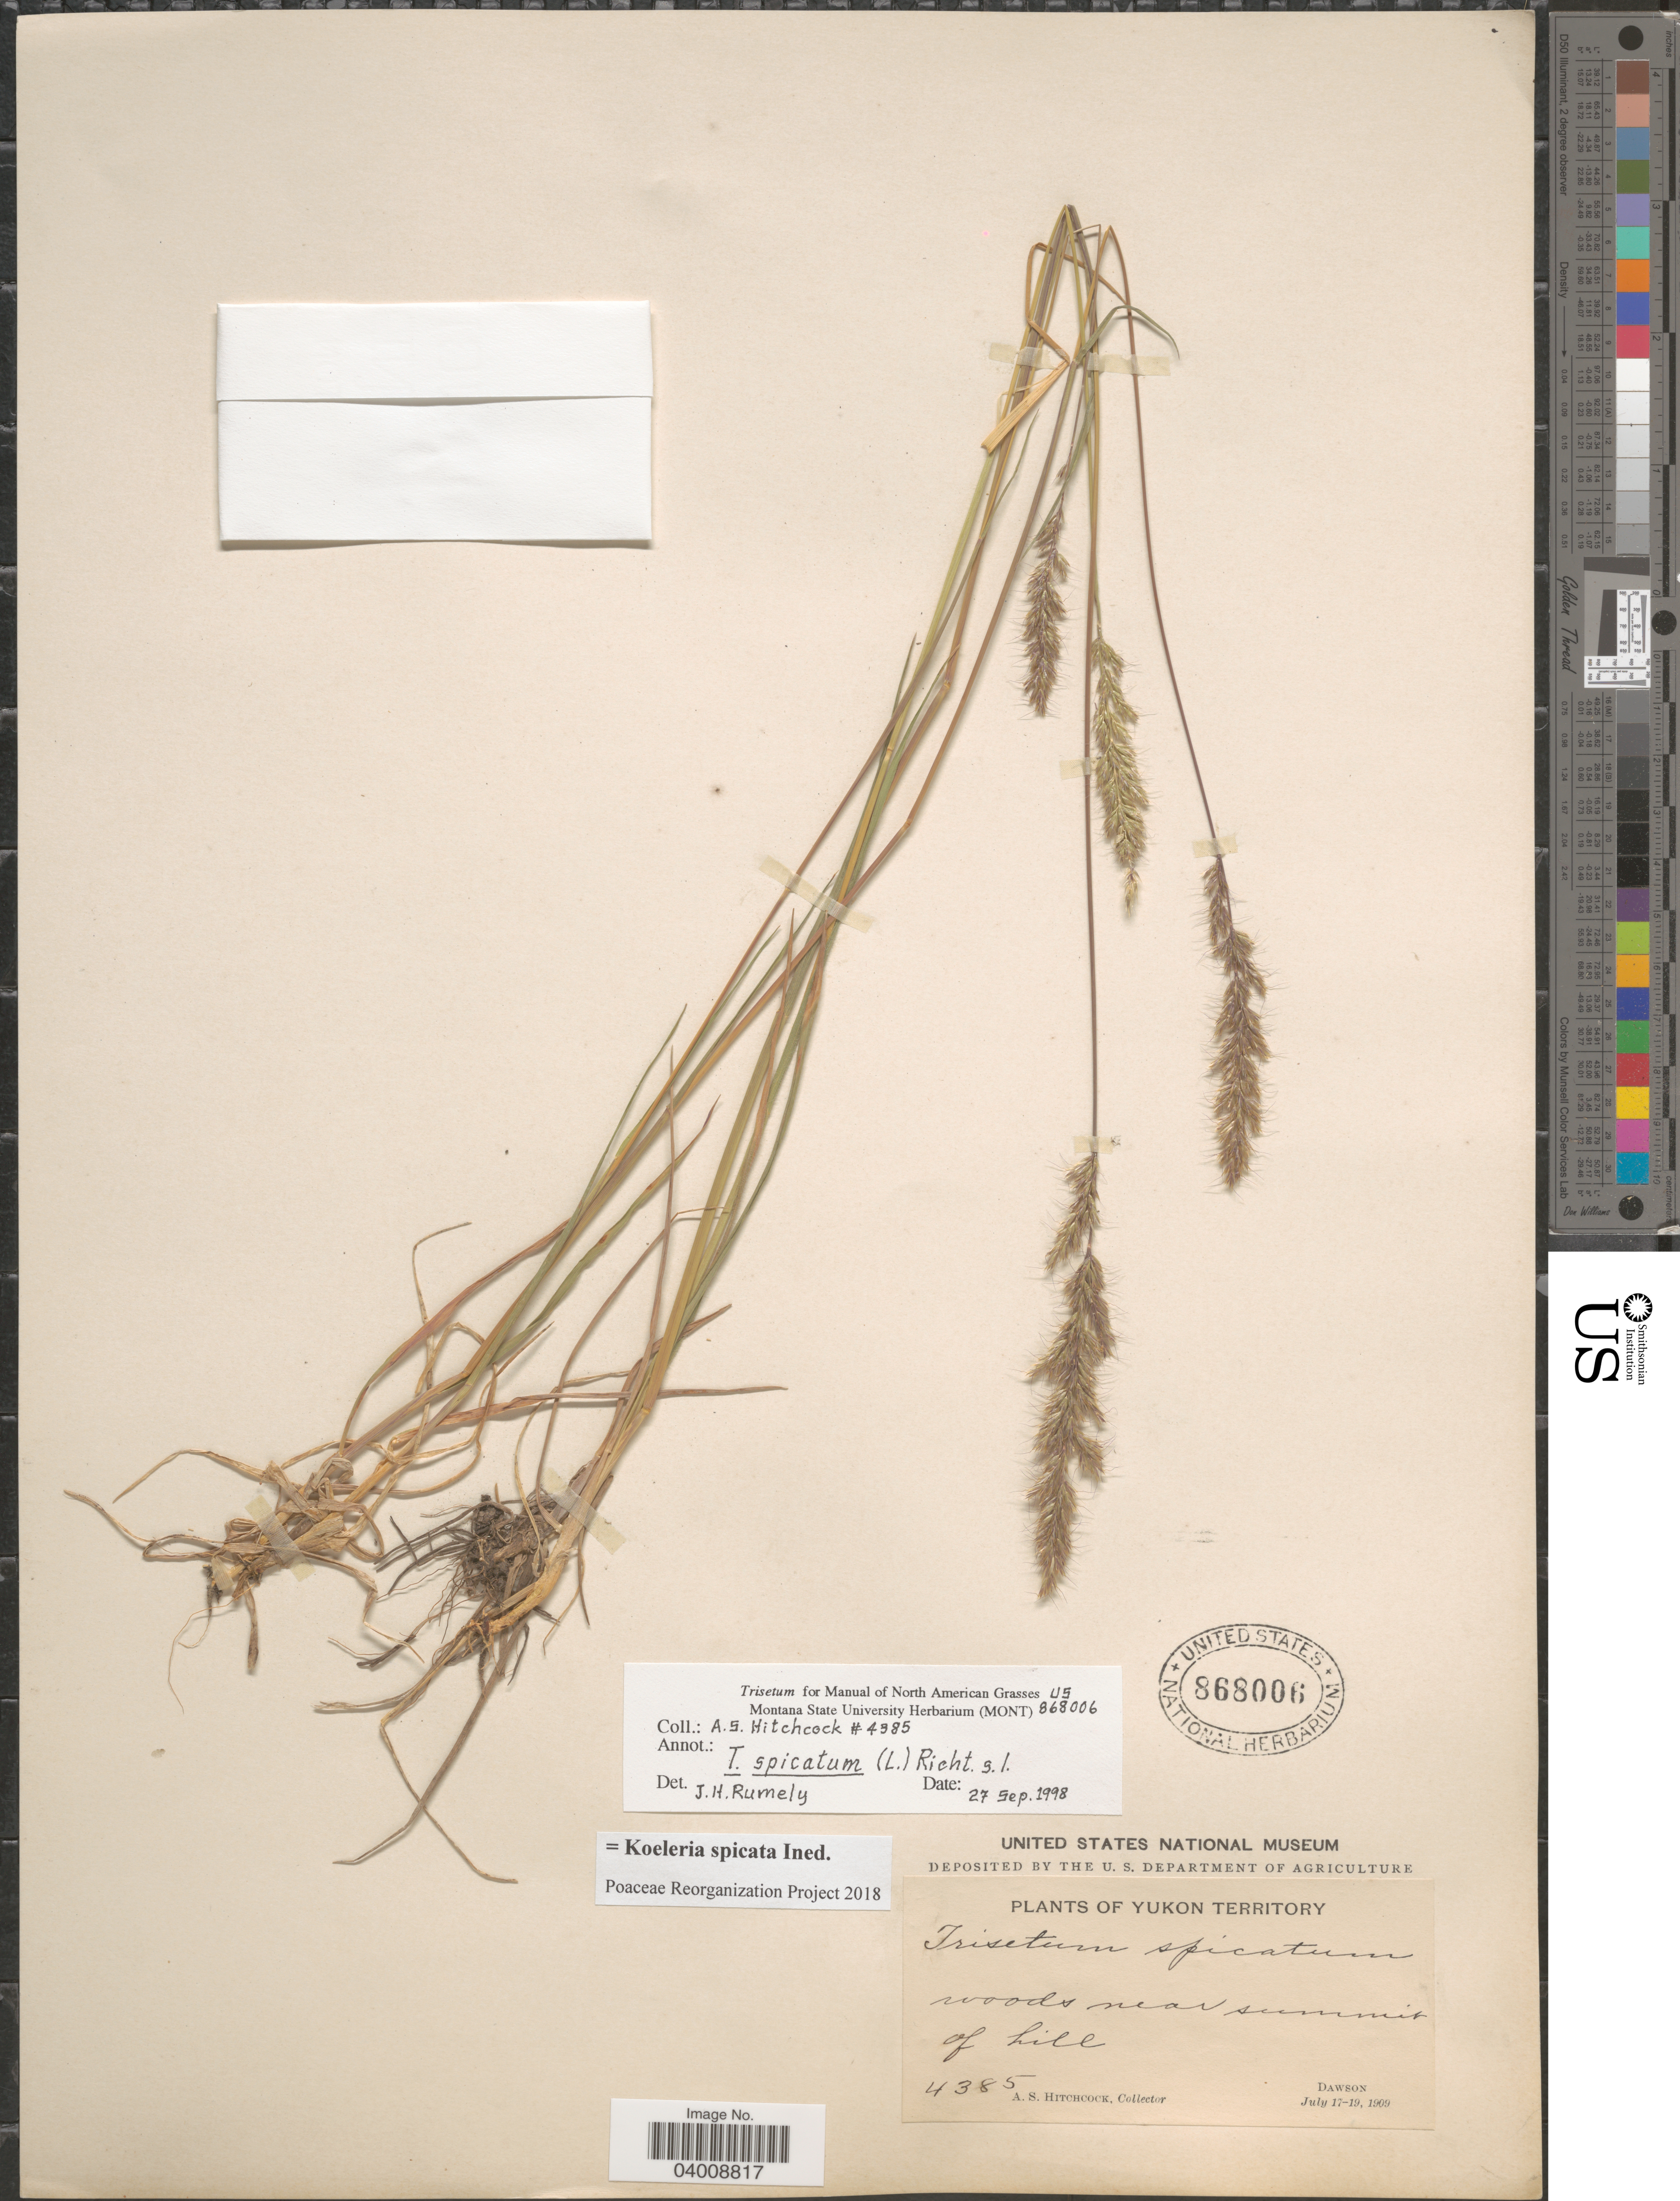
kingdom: Plantae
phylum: Tracheophyta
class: Liliopsida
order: Poales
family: Poaceae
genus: Koeleria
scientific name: Koeleria spicata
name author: (L.) Barberá et al.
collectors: A. S. Hitchcock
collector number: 4385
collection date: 1909-07-17/1909-07-19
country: Canada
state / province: Yukon Territory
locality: Woods near summit of hill. Dawson.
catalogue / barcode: US 868006